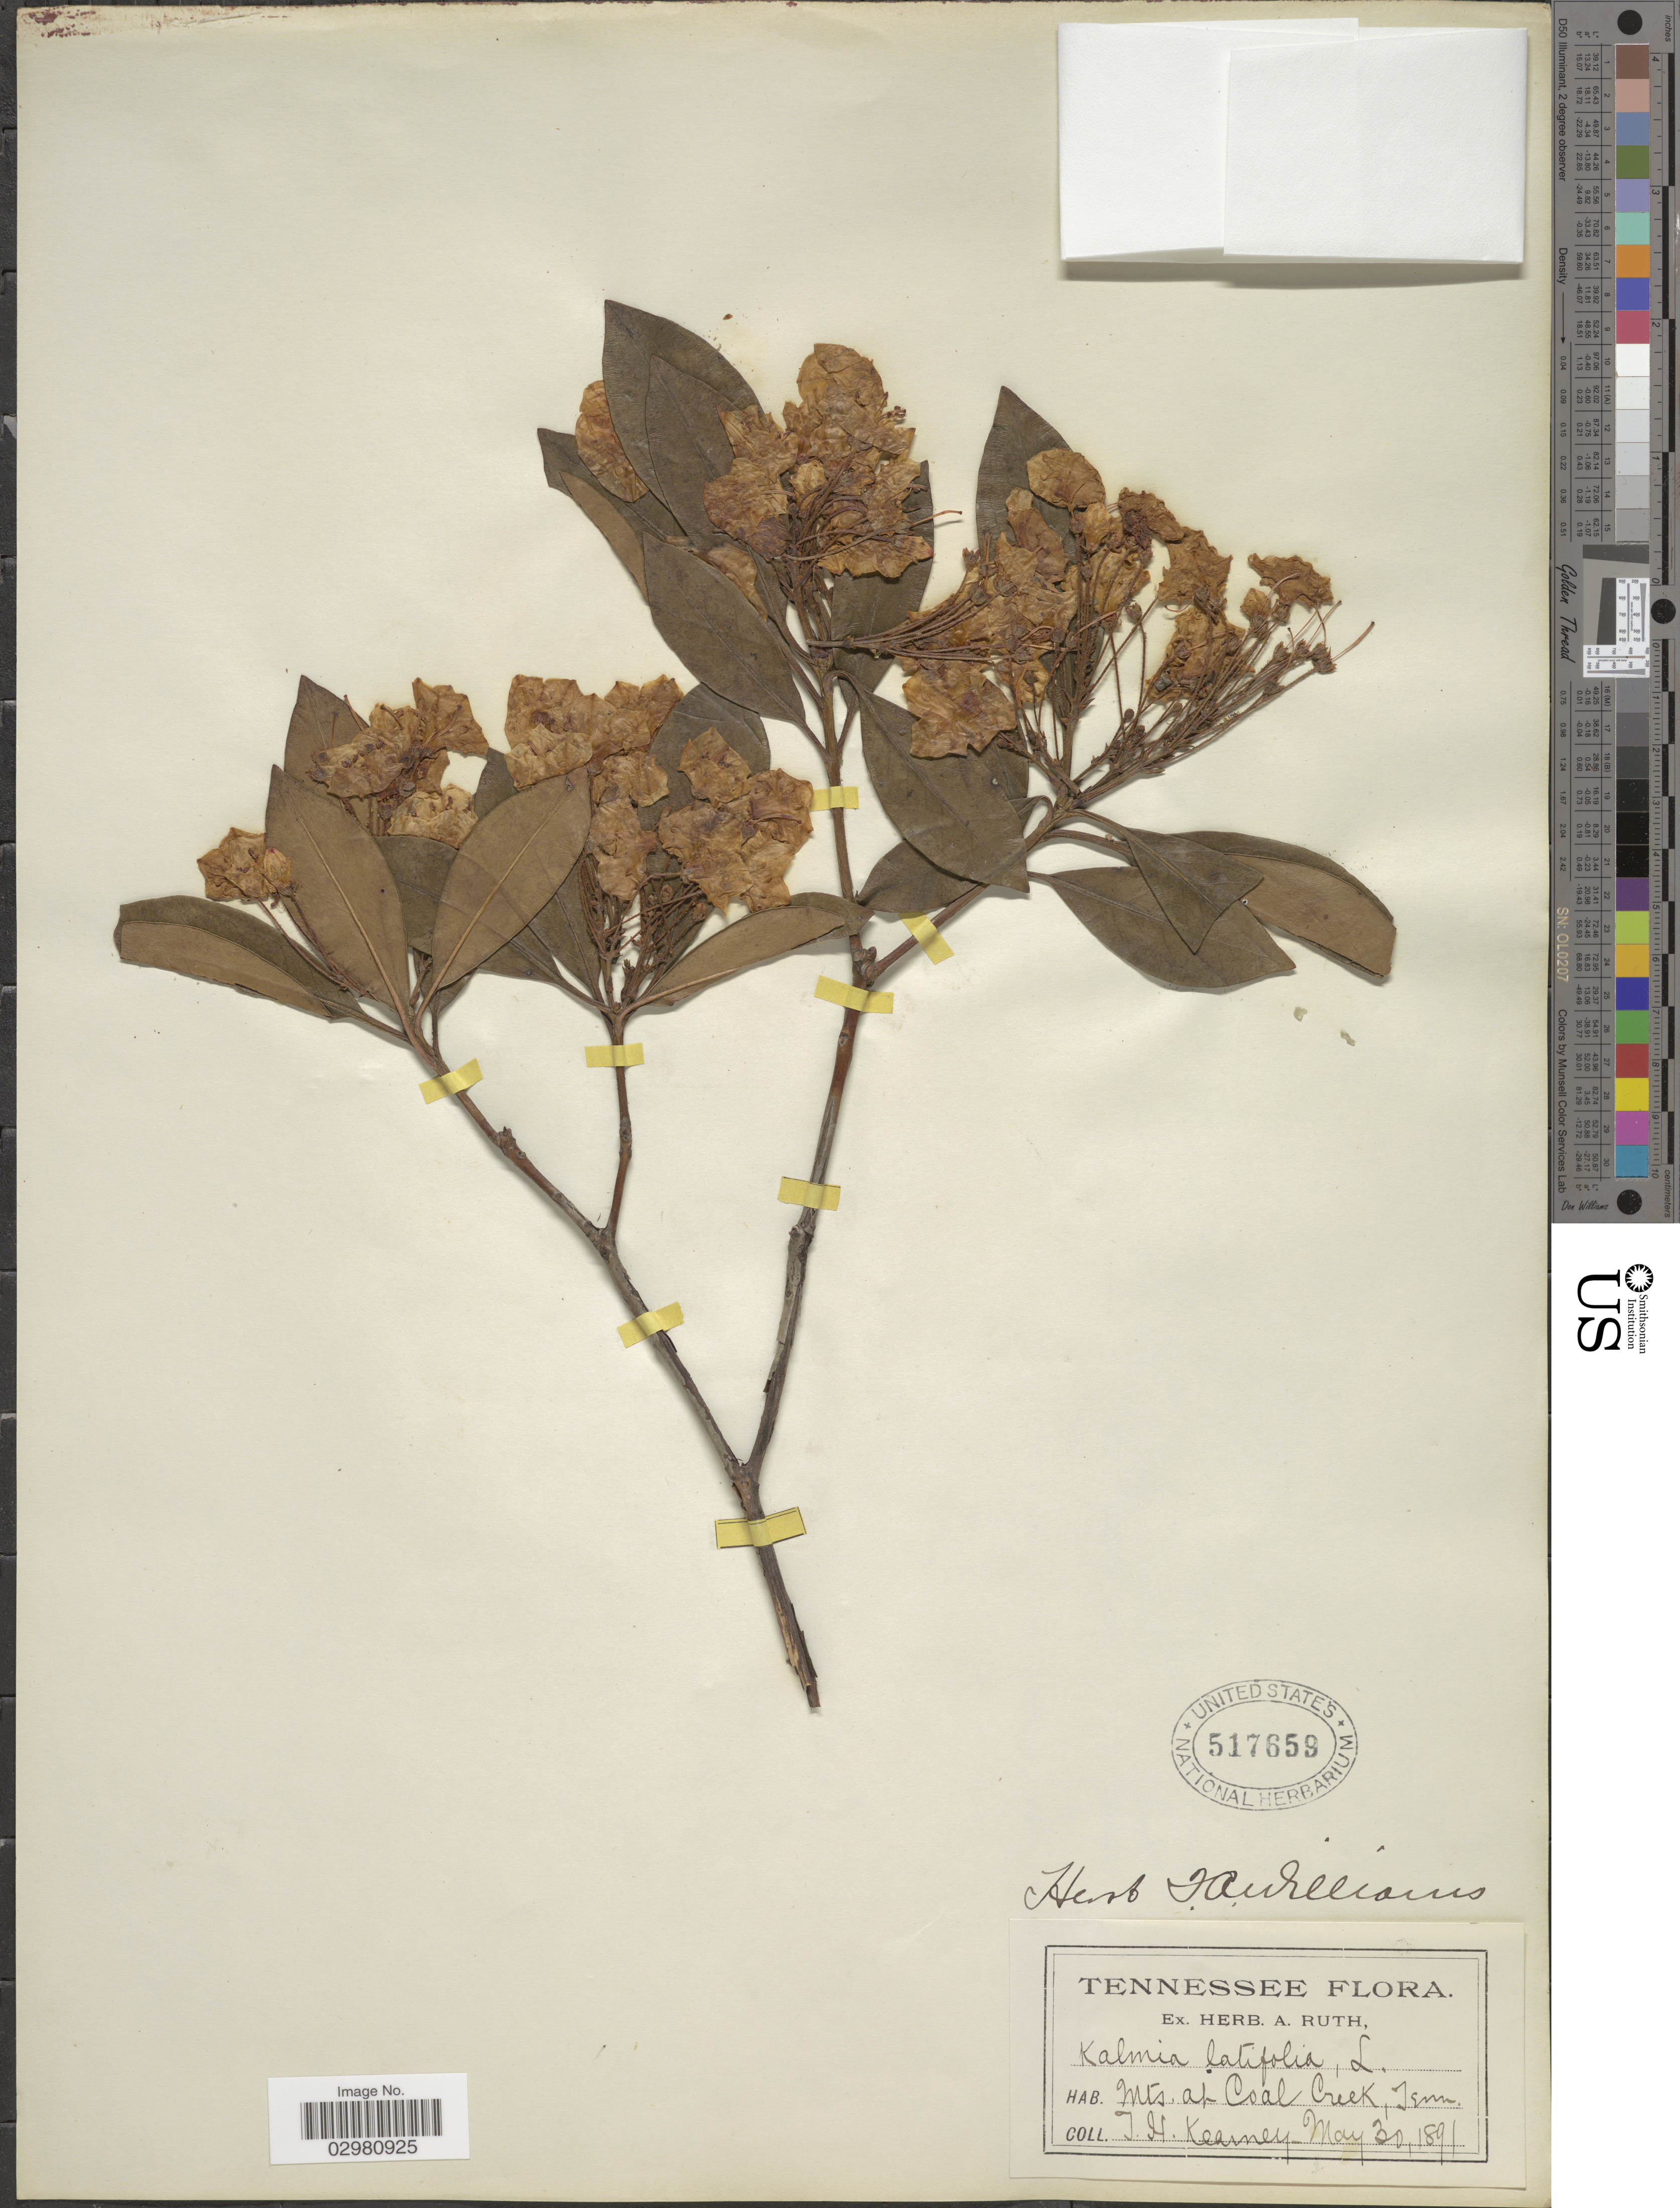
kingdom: Plantae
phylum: Tracheophyta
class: Magnoliopsida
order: Ericales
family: Ericaceae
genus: Kalmia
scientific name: Kalmia latifolia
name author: L.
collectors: T. H. Kearney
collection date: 1891-05-30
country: United States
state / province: Tennessee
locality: Mts. at Coal Creek, Tenn.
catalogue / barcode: US 517659